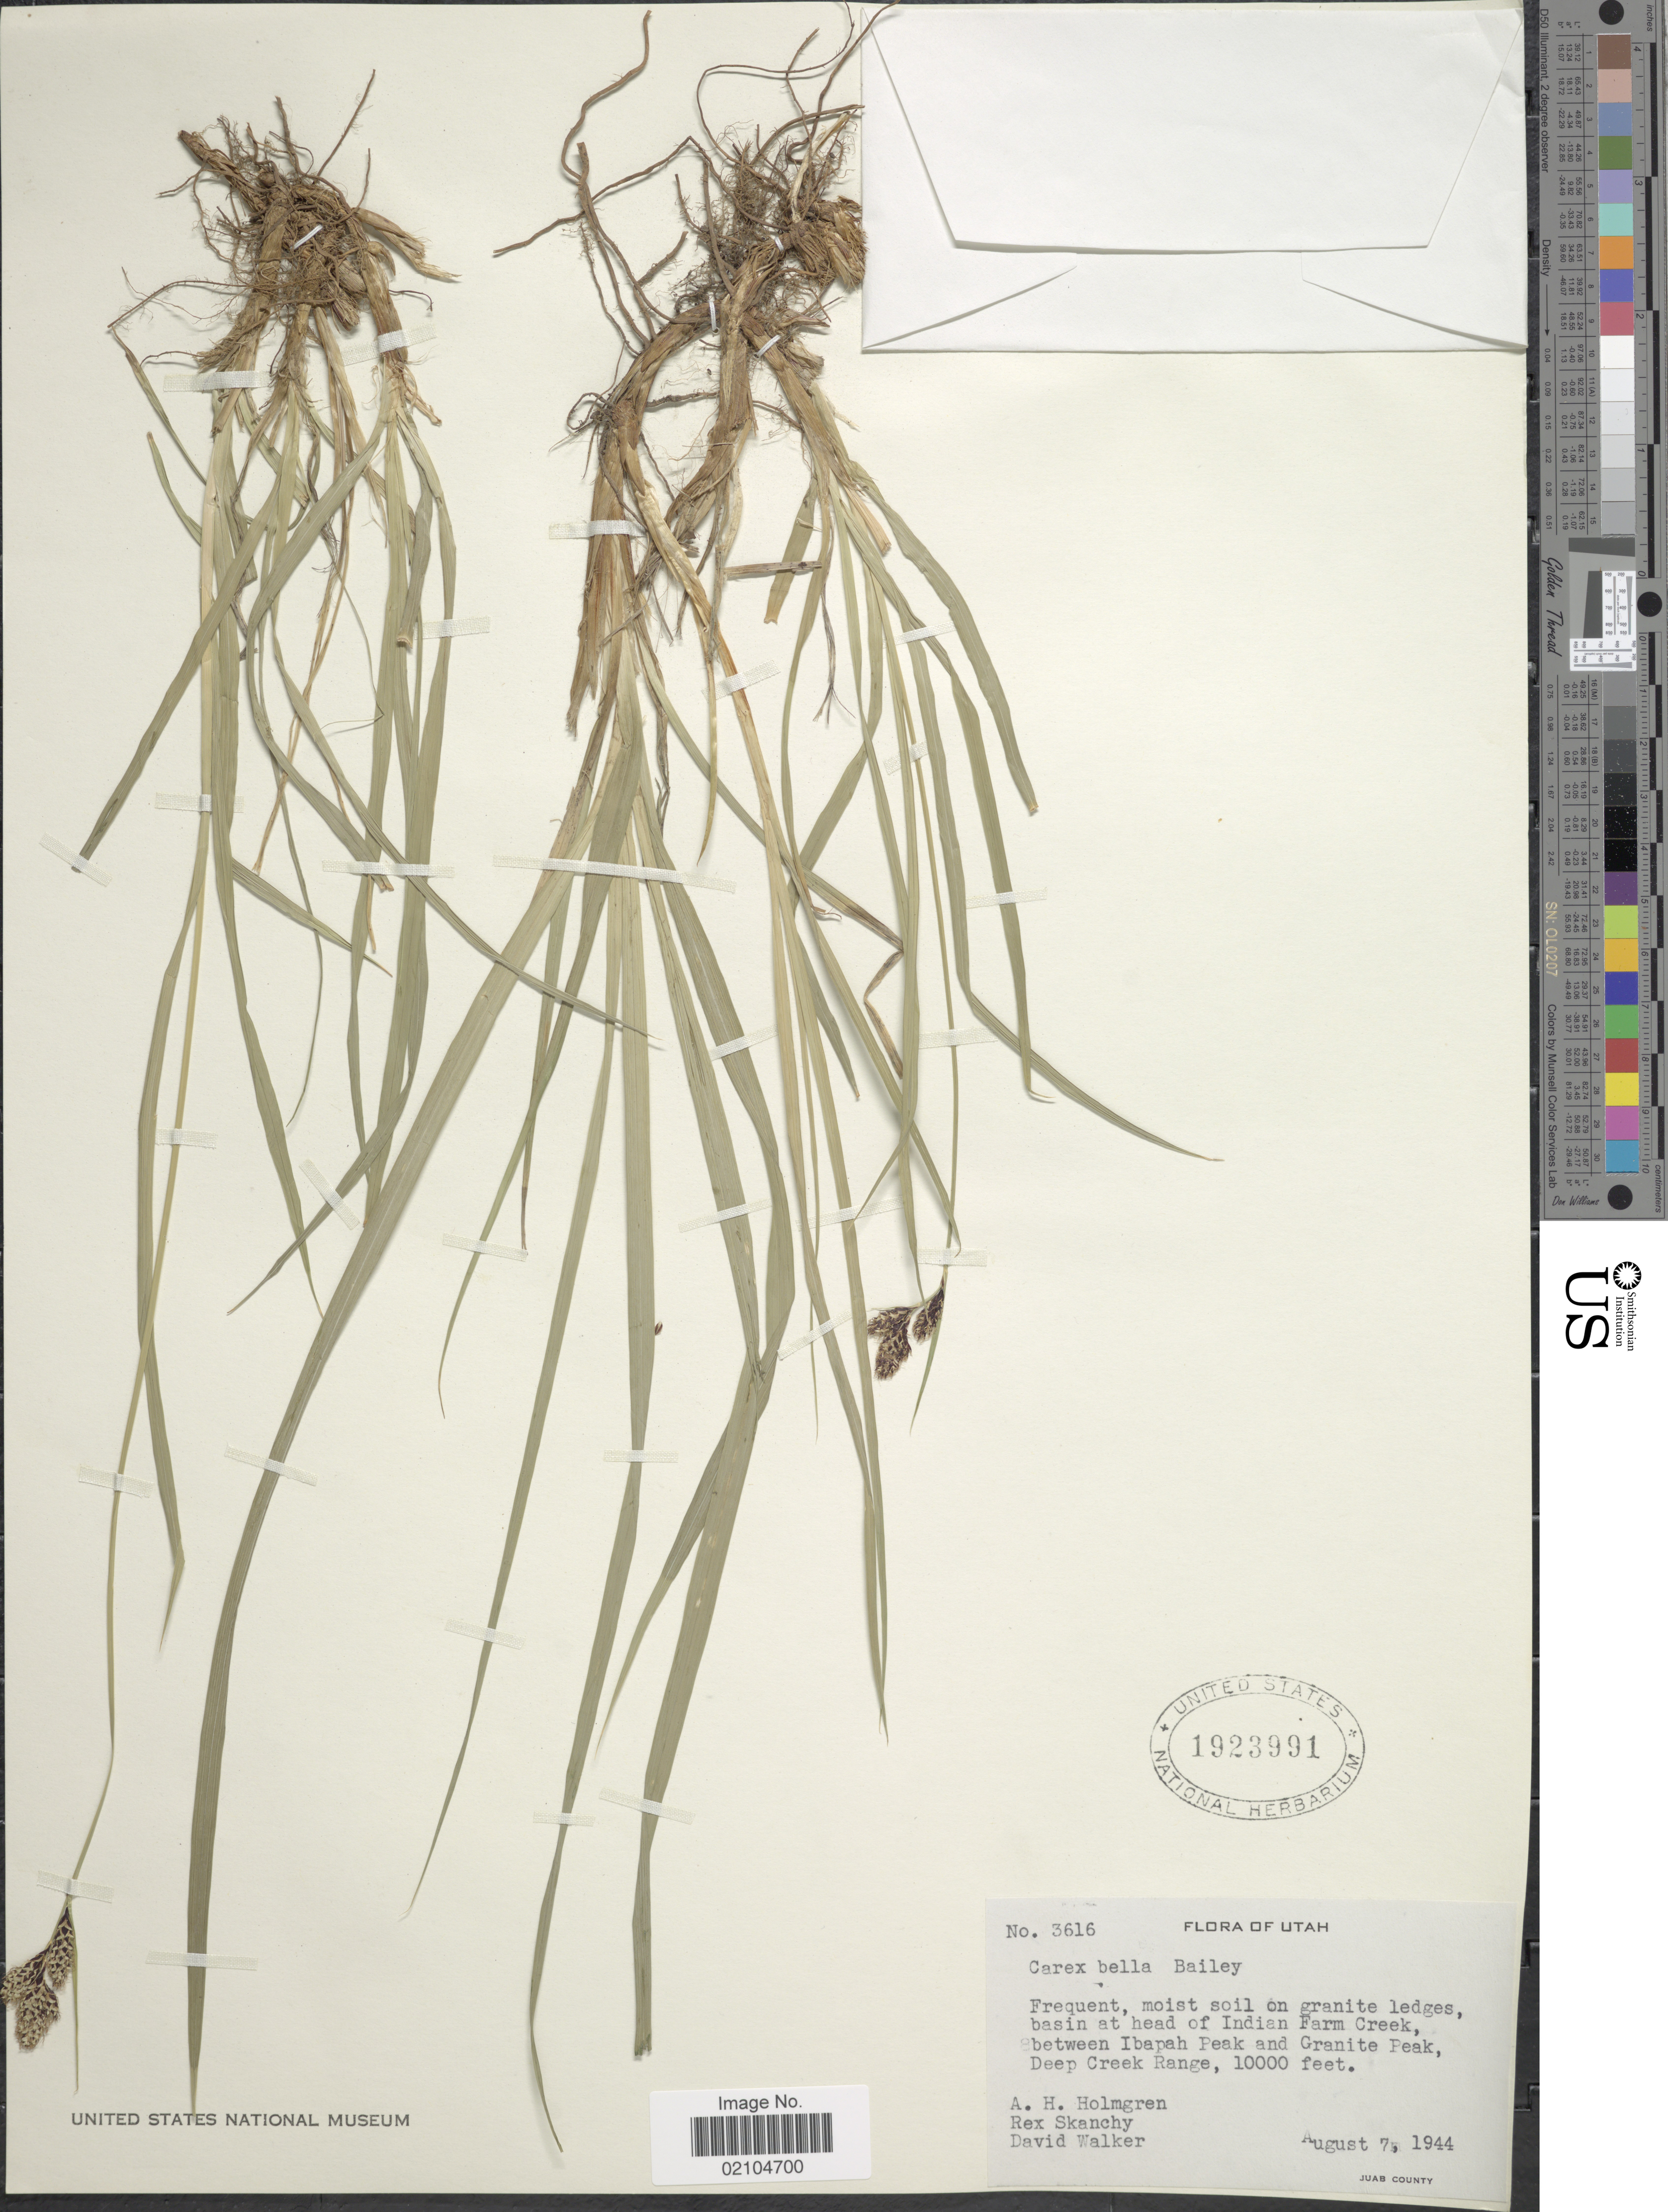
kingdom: Plantae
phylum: Tracheophyta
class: Liliopsida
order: Poales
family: Cyperaceae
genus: Carex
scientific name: Carex bella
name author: L.H. Bailey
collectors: A. H. Holmgren, R. Skanchy & D. Walker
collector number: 3616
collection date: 1944-08-07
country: United States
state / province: Utah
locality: Basin at head of Indian Farm Creek, between Ibapah Peak and Granite Peak, Deep Creek Range, Juab County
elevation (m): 3048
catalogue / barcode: US 1923991